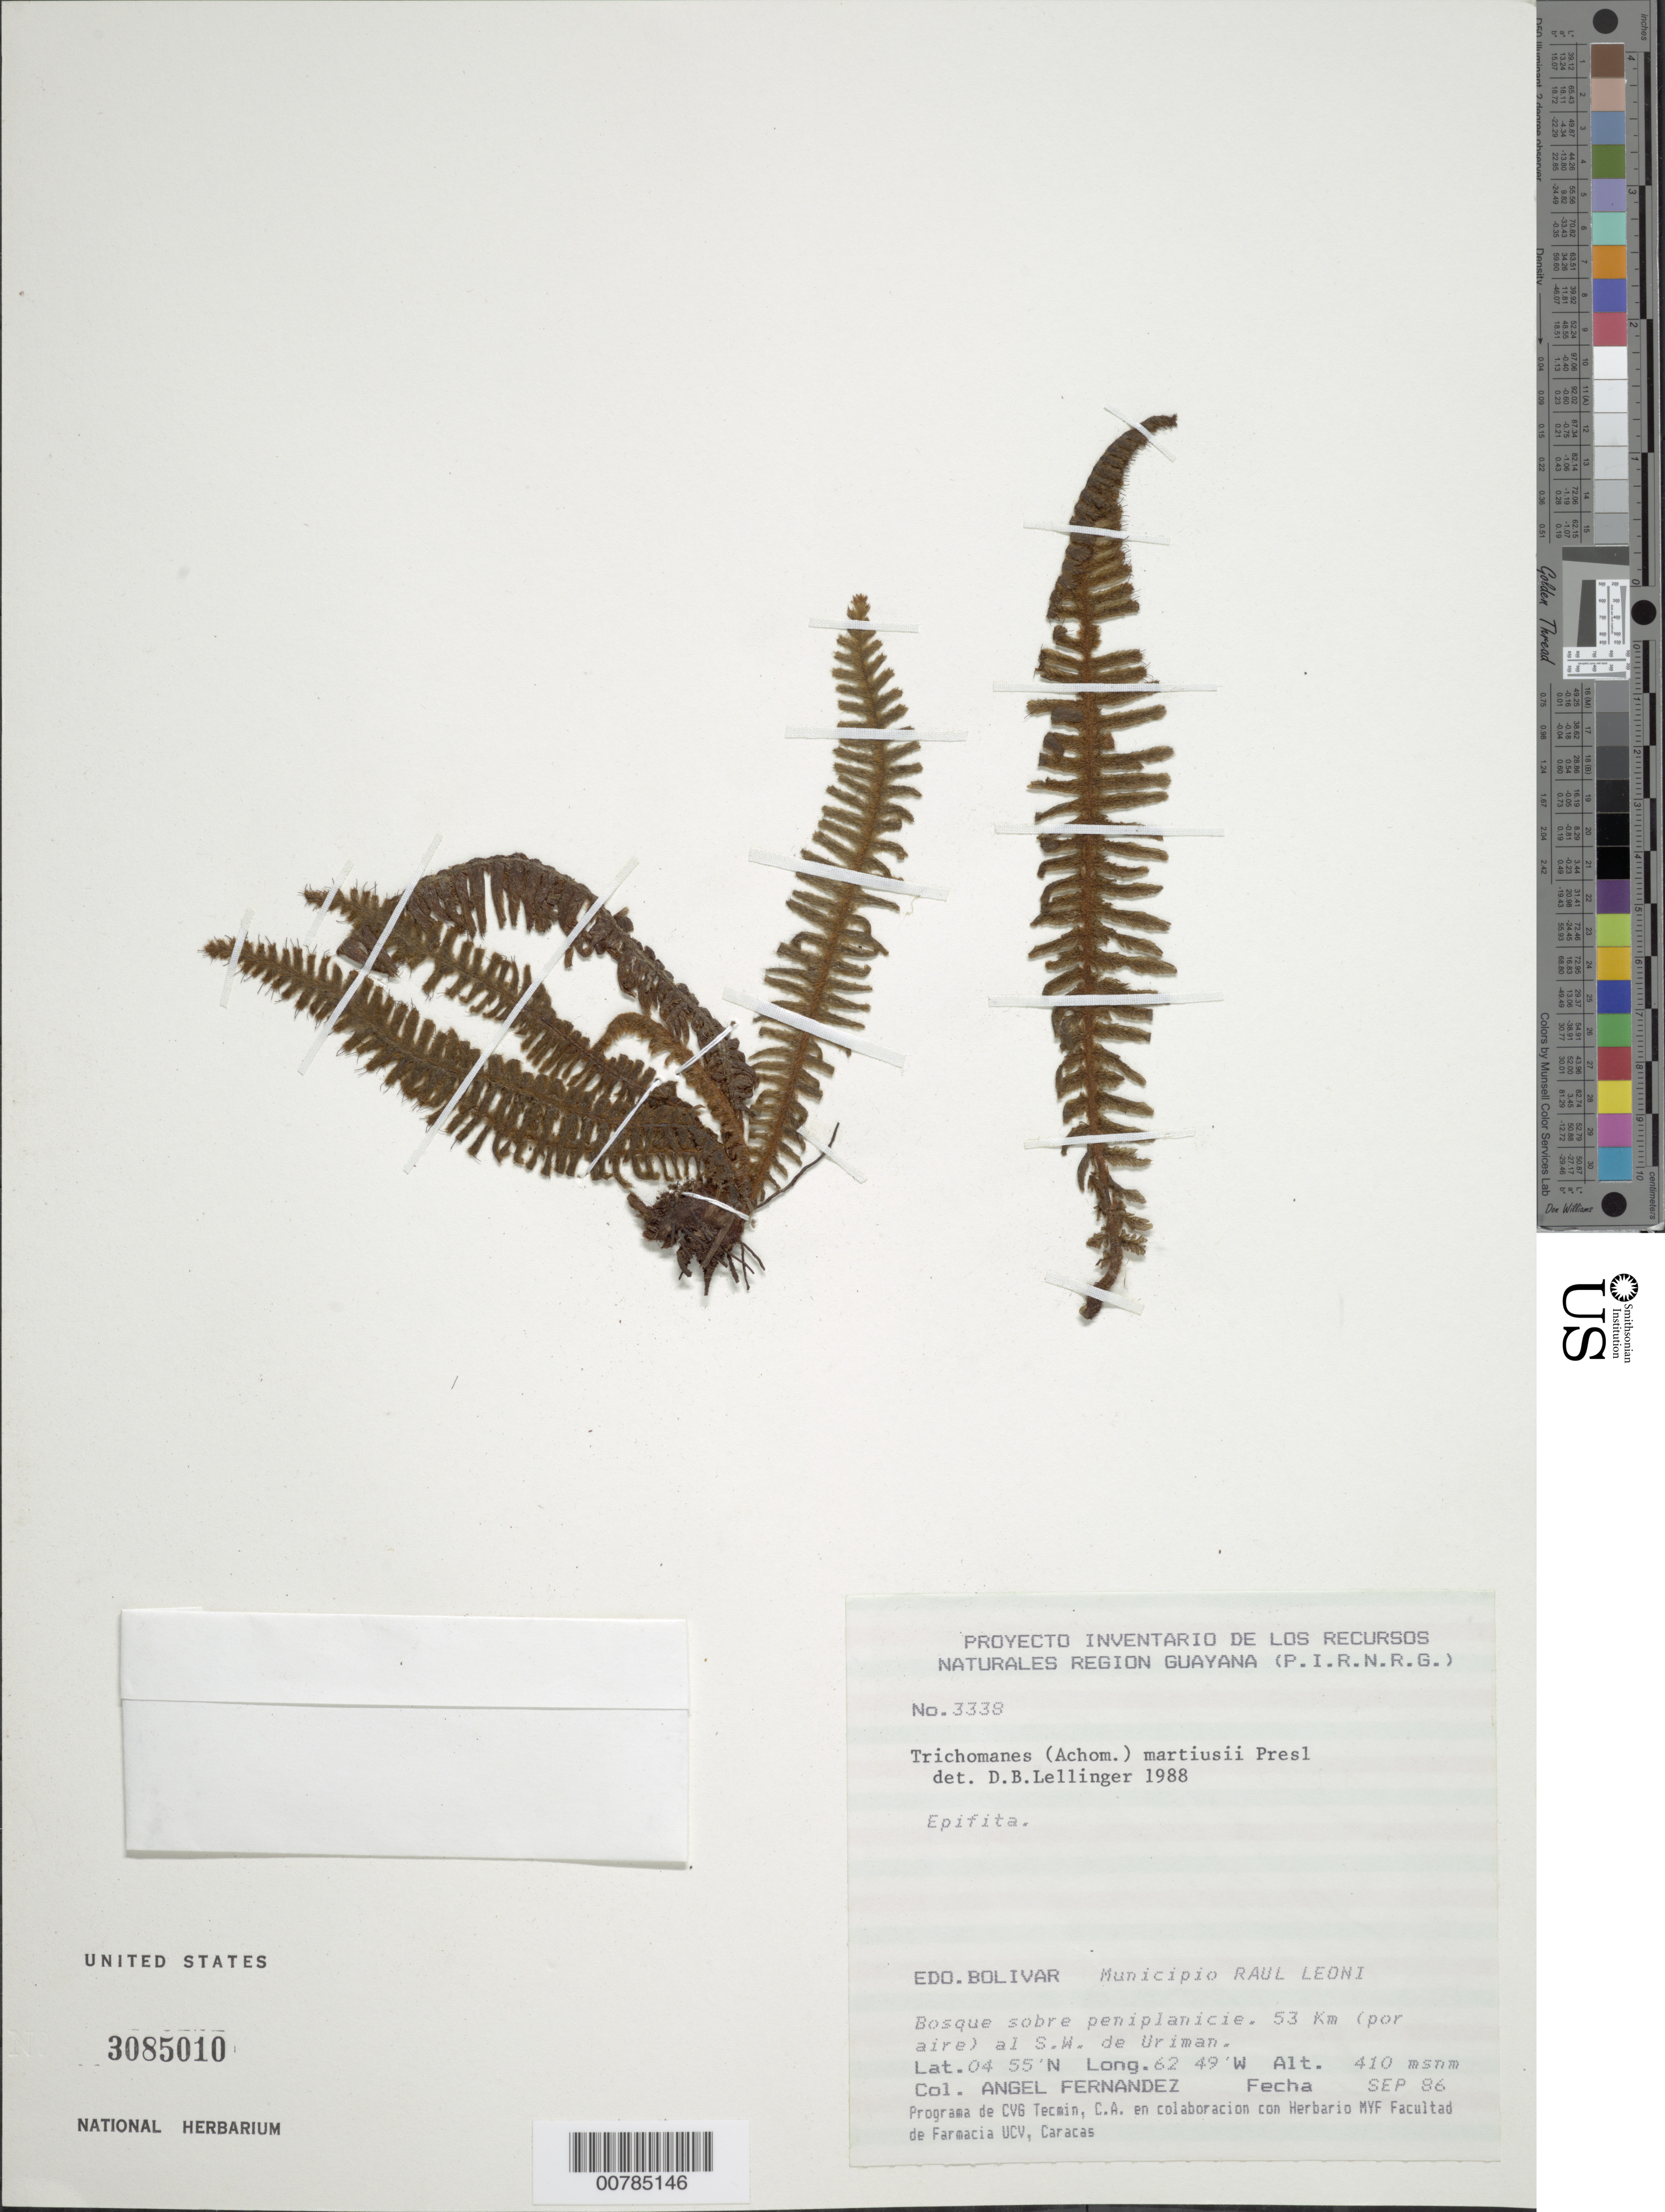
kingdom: Plantae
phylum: Tracheophyta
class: Polypodiopsida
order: Hymenophyllales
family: Hymenophyllaceae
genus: Trichomanes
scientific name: Trichomanes martiusii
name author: C. Presl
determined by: Lellinger, David B., (BOT), Smithsonian Institution - National Museum of Natural History (UNITED STATES)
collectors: A. Fernández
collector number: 3338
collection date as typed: Sep-86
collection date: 1986-09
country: Venezuela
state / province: Bolívar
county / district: Angostura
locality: Mun. Raúl Leoni [=Angostura], 53 km by air to SW of Uriman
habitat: Forest on plain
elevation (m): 410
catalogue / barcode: US 3085010